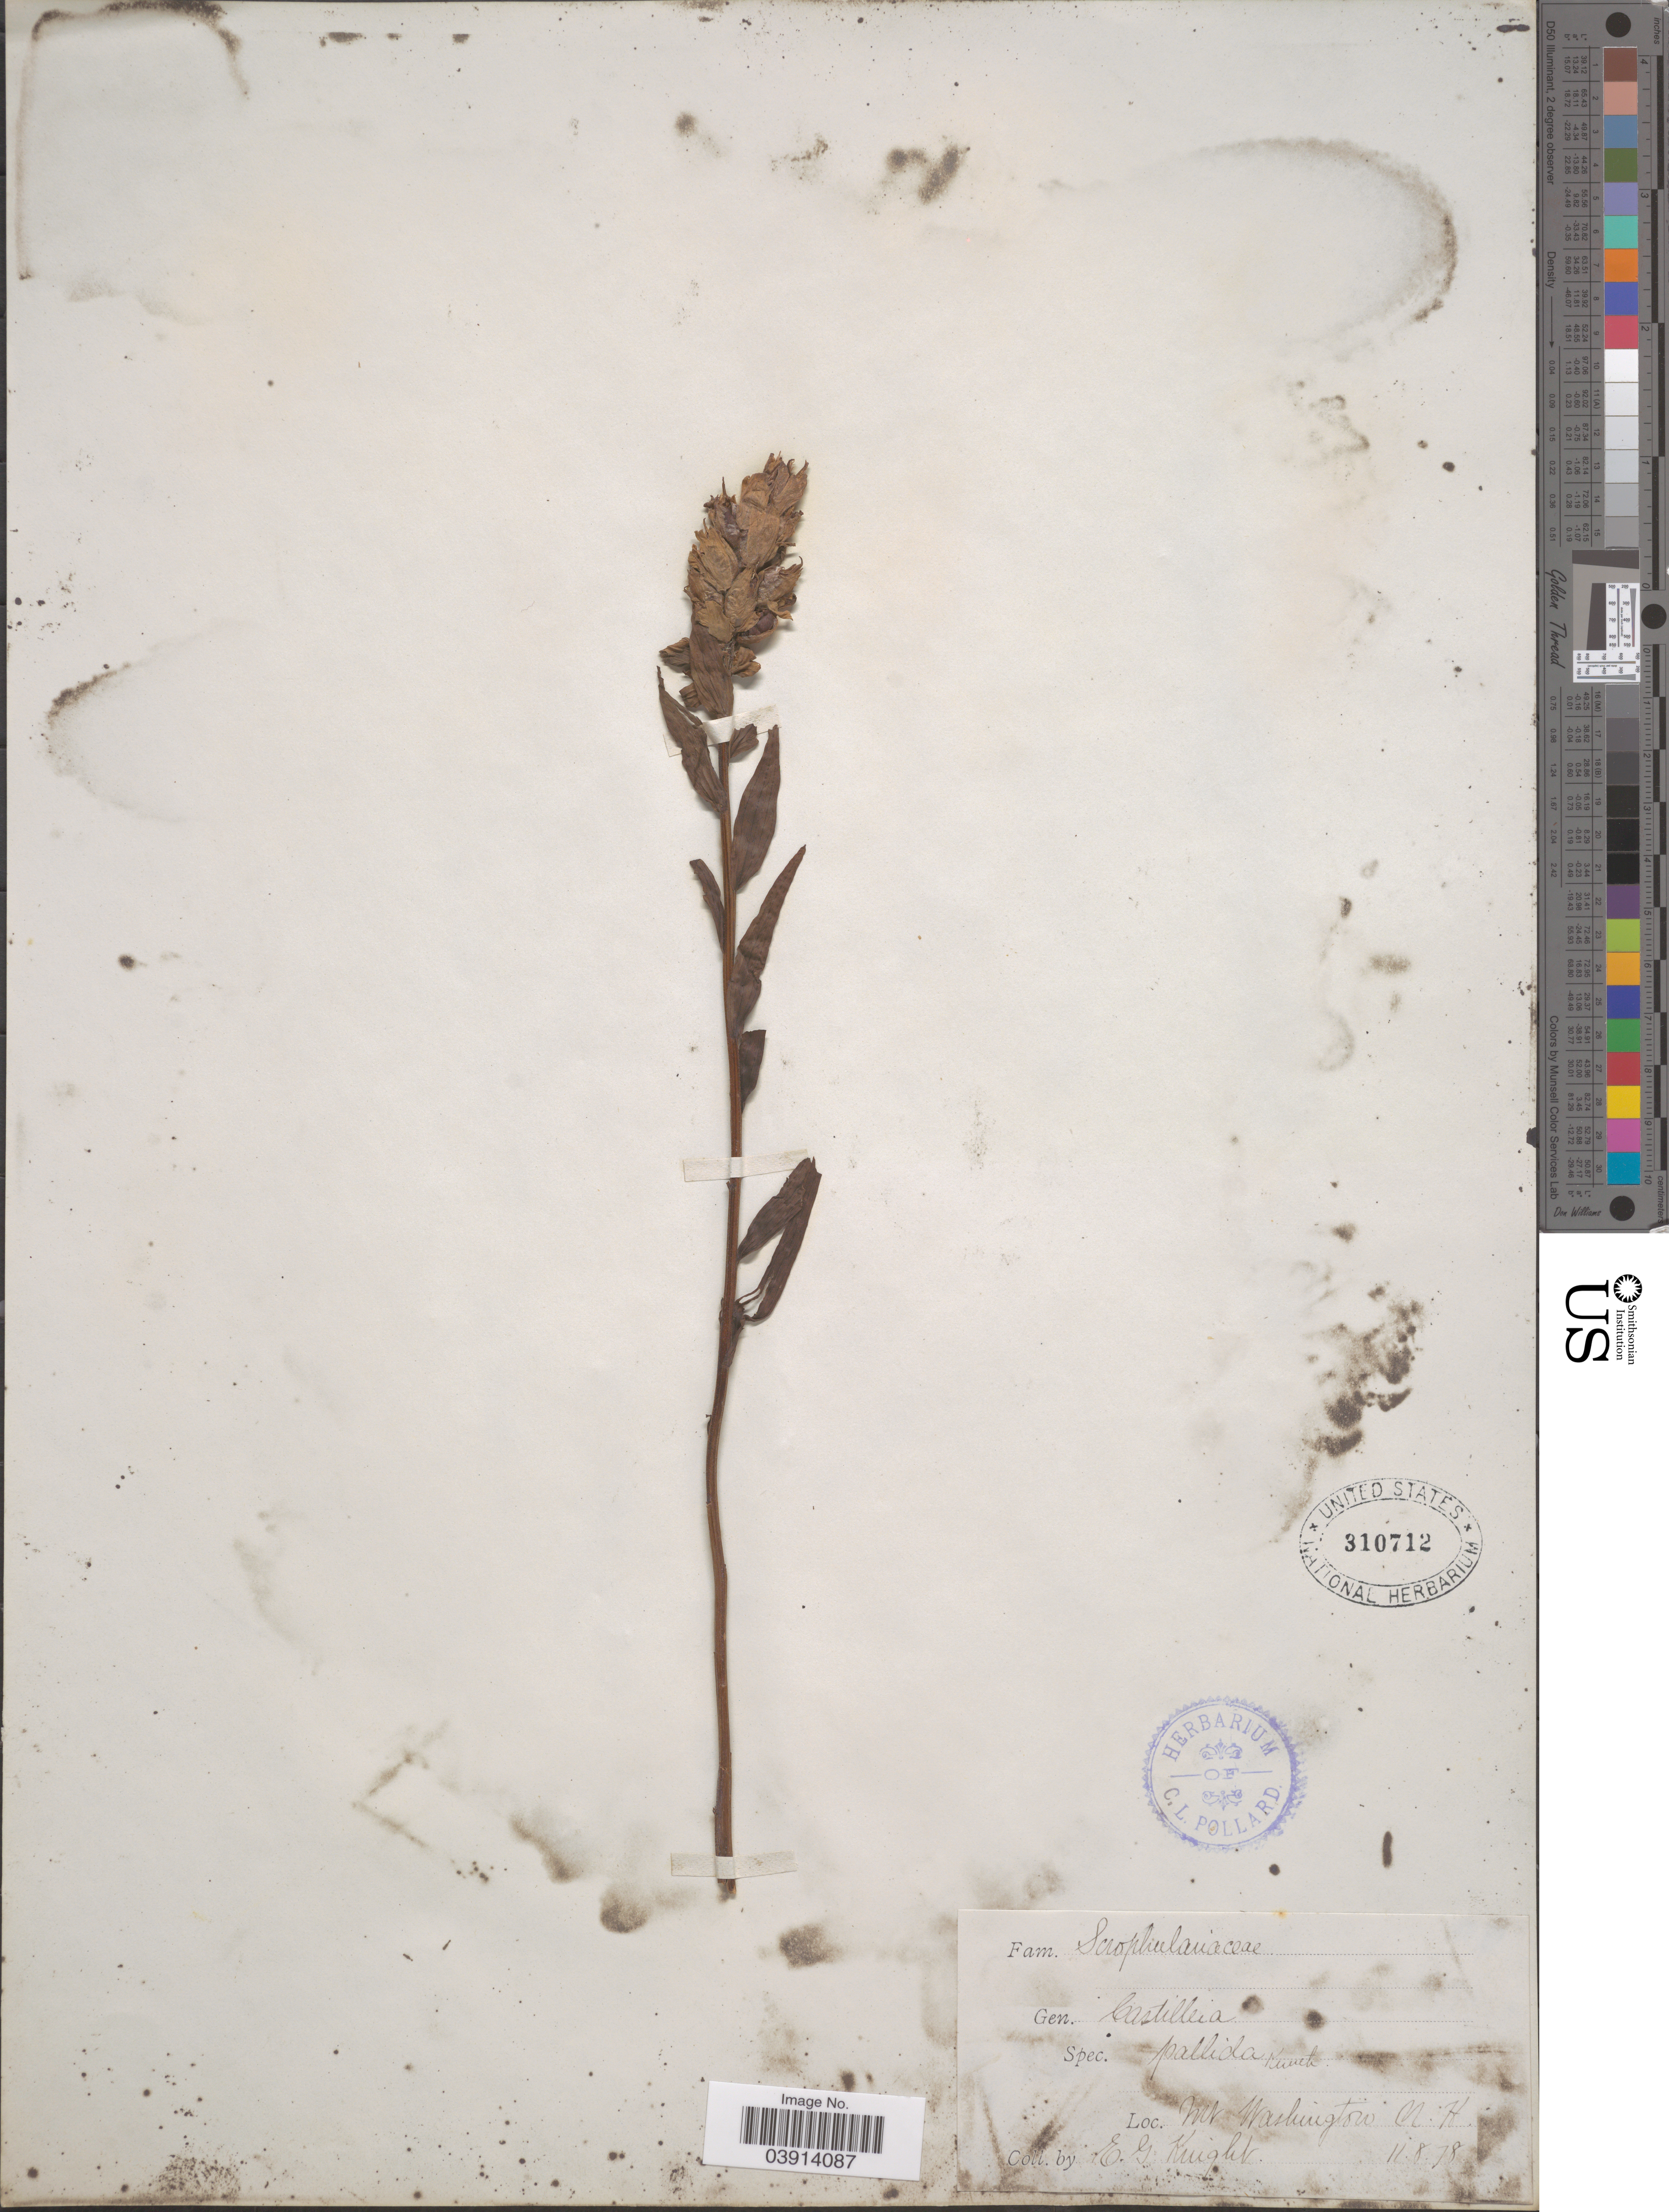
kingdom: Plantae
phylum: Tracheophyta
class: Magnoliopsida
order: Lamiales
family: Orobanchaceae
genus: Castilleja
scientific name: Castilleja septentrionalis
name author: Lindl.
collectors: E. Knight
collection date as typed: Transcribed d/m/y: 8/11/78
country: United States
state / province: New Hampshire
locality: Mt Washington.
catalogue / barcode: US 310712